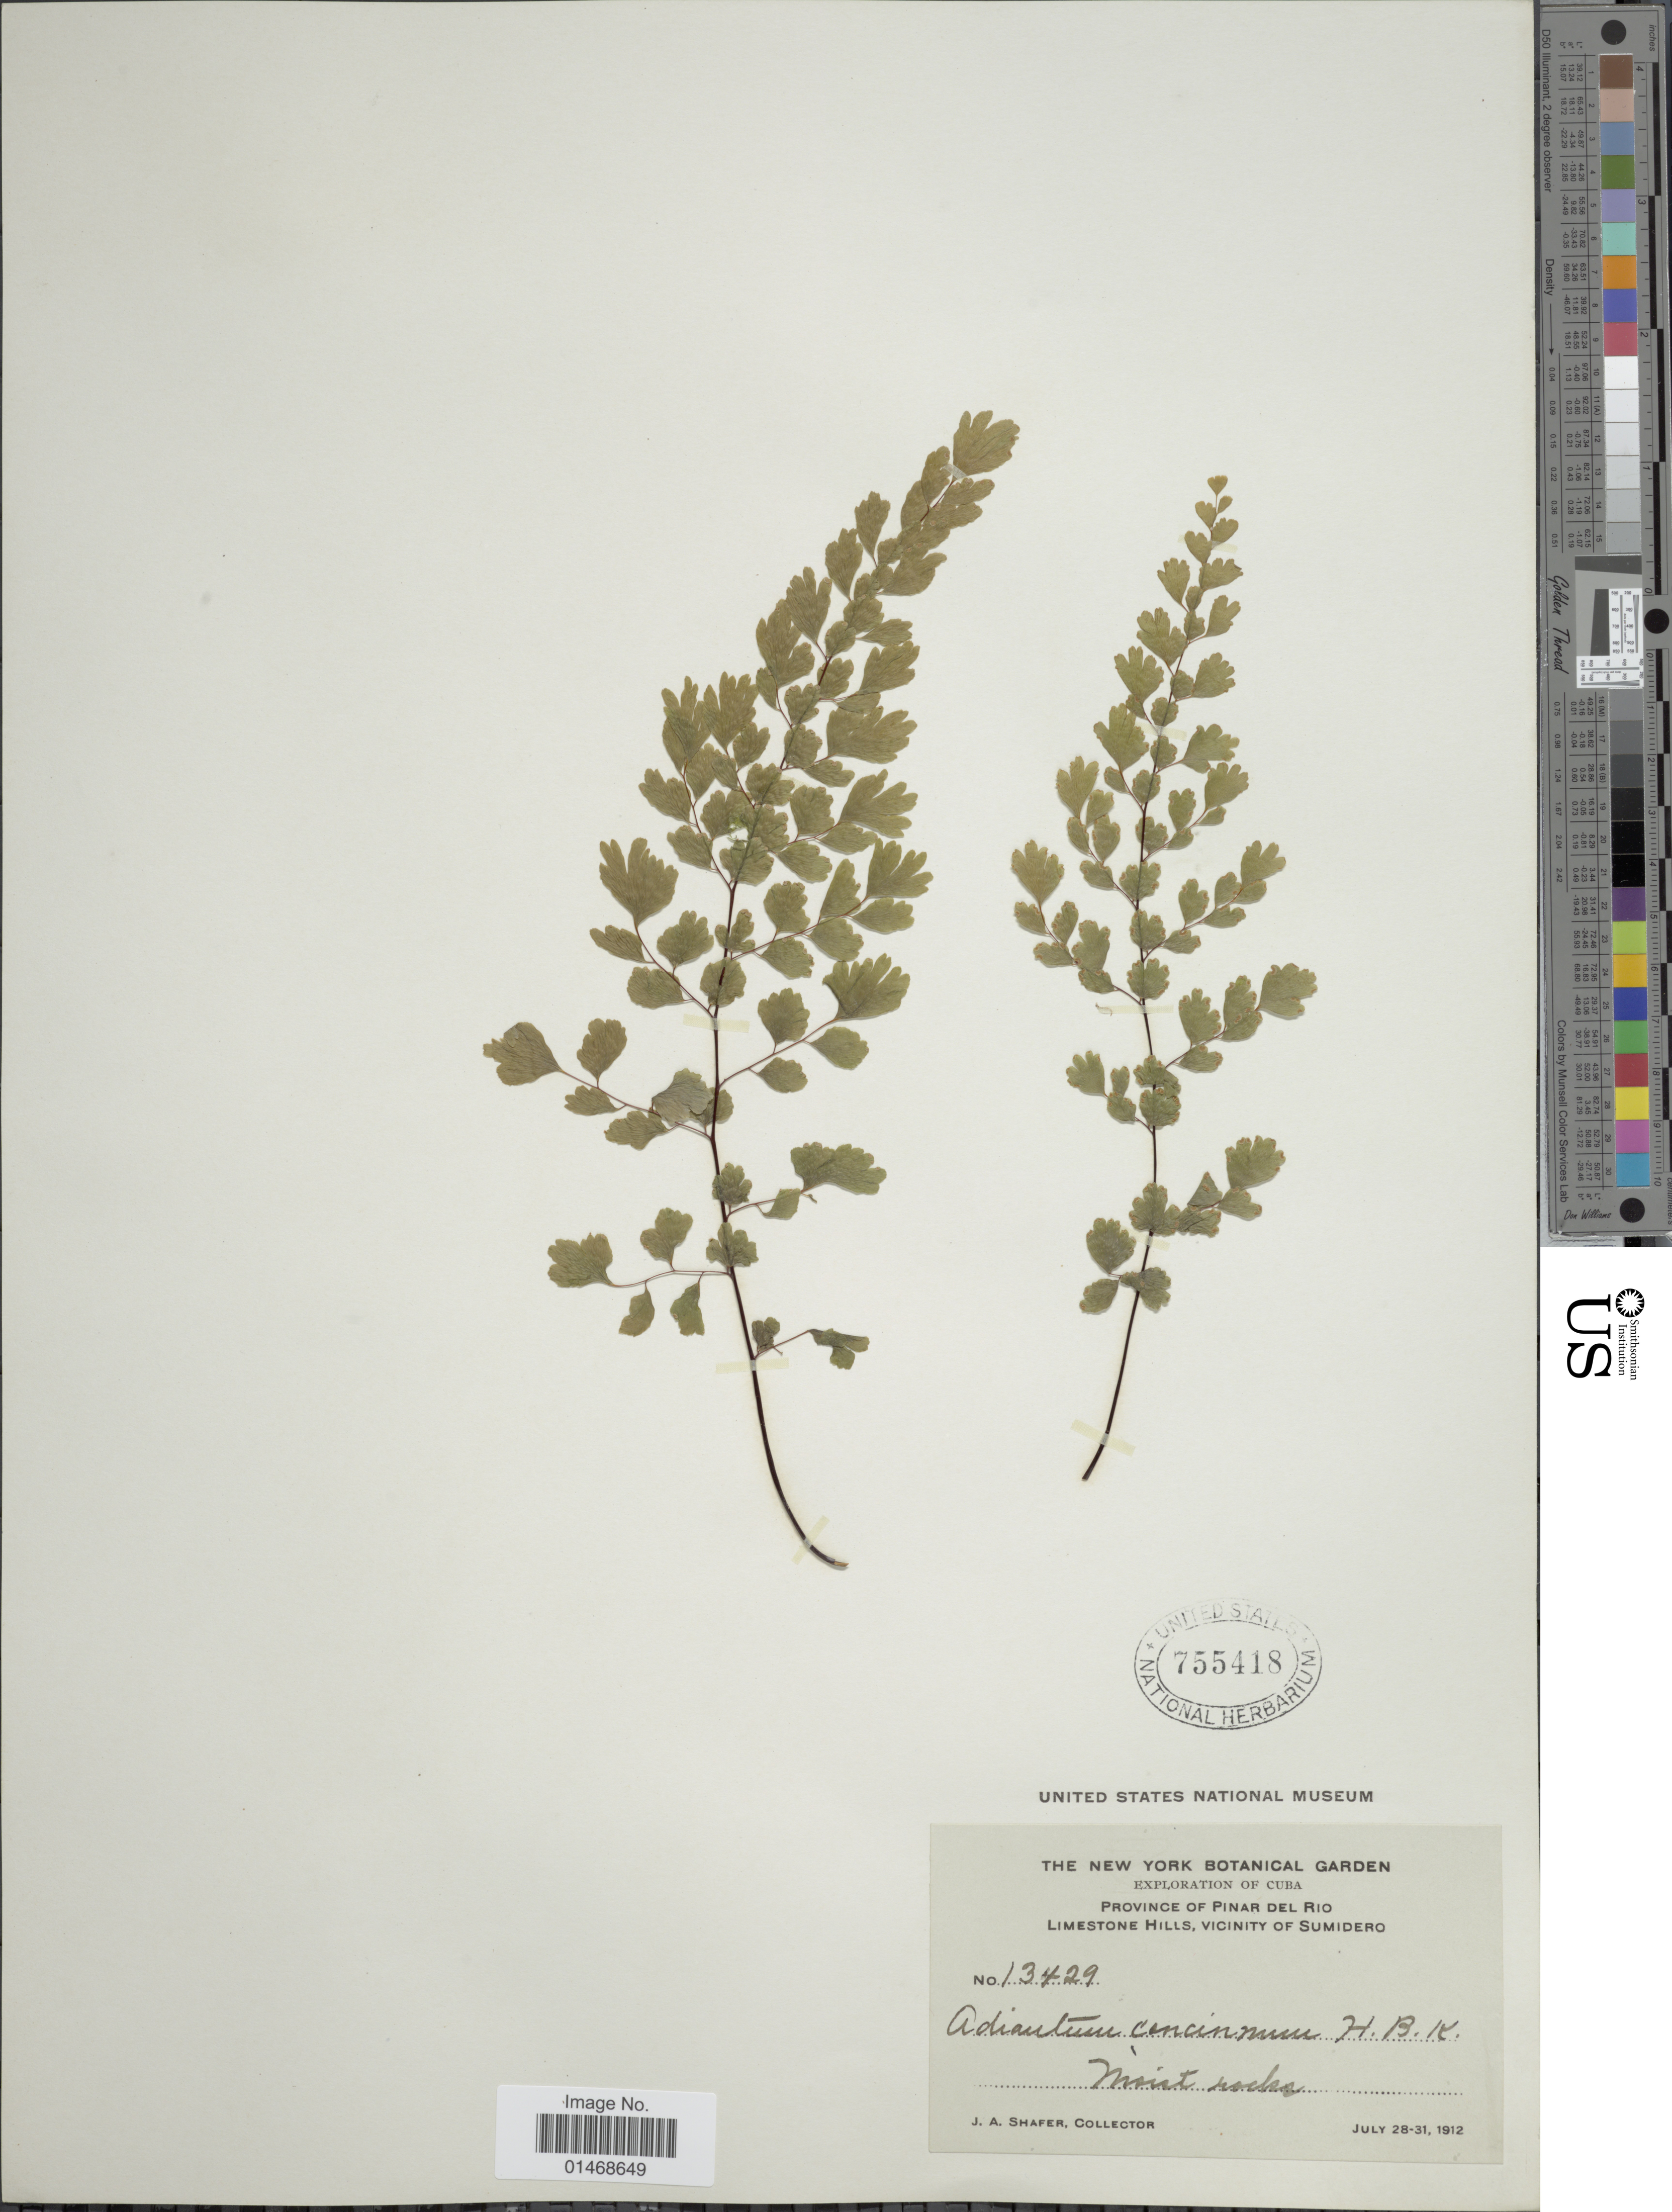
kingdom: Plantae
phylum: Tracheophyta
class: Polypodiopsida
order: Polypodiales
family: Pteridaceae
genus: Adiantum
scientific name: Adiantum concinnum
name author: Humb. & Bonpl. ex Willd.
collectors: J. A. Shafer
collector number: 13429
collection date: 1912-07-28/1912-07-31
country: Cuba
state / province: Pinar del Río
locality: Limestone Hills, vicinity of Sumidero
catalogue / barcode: US 755418